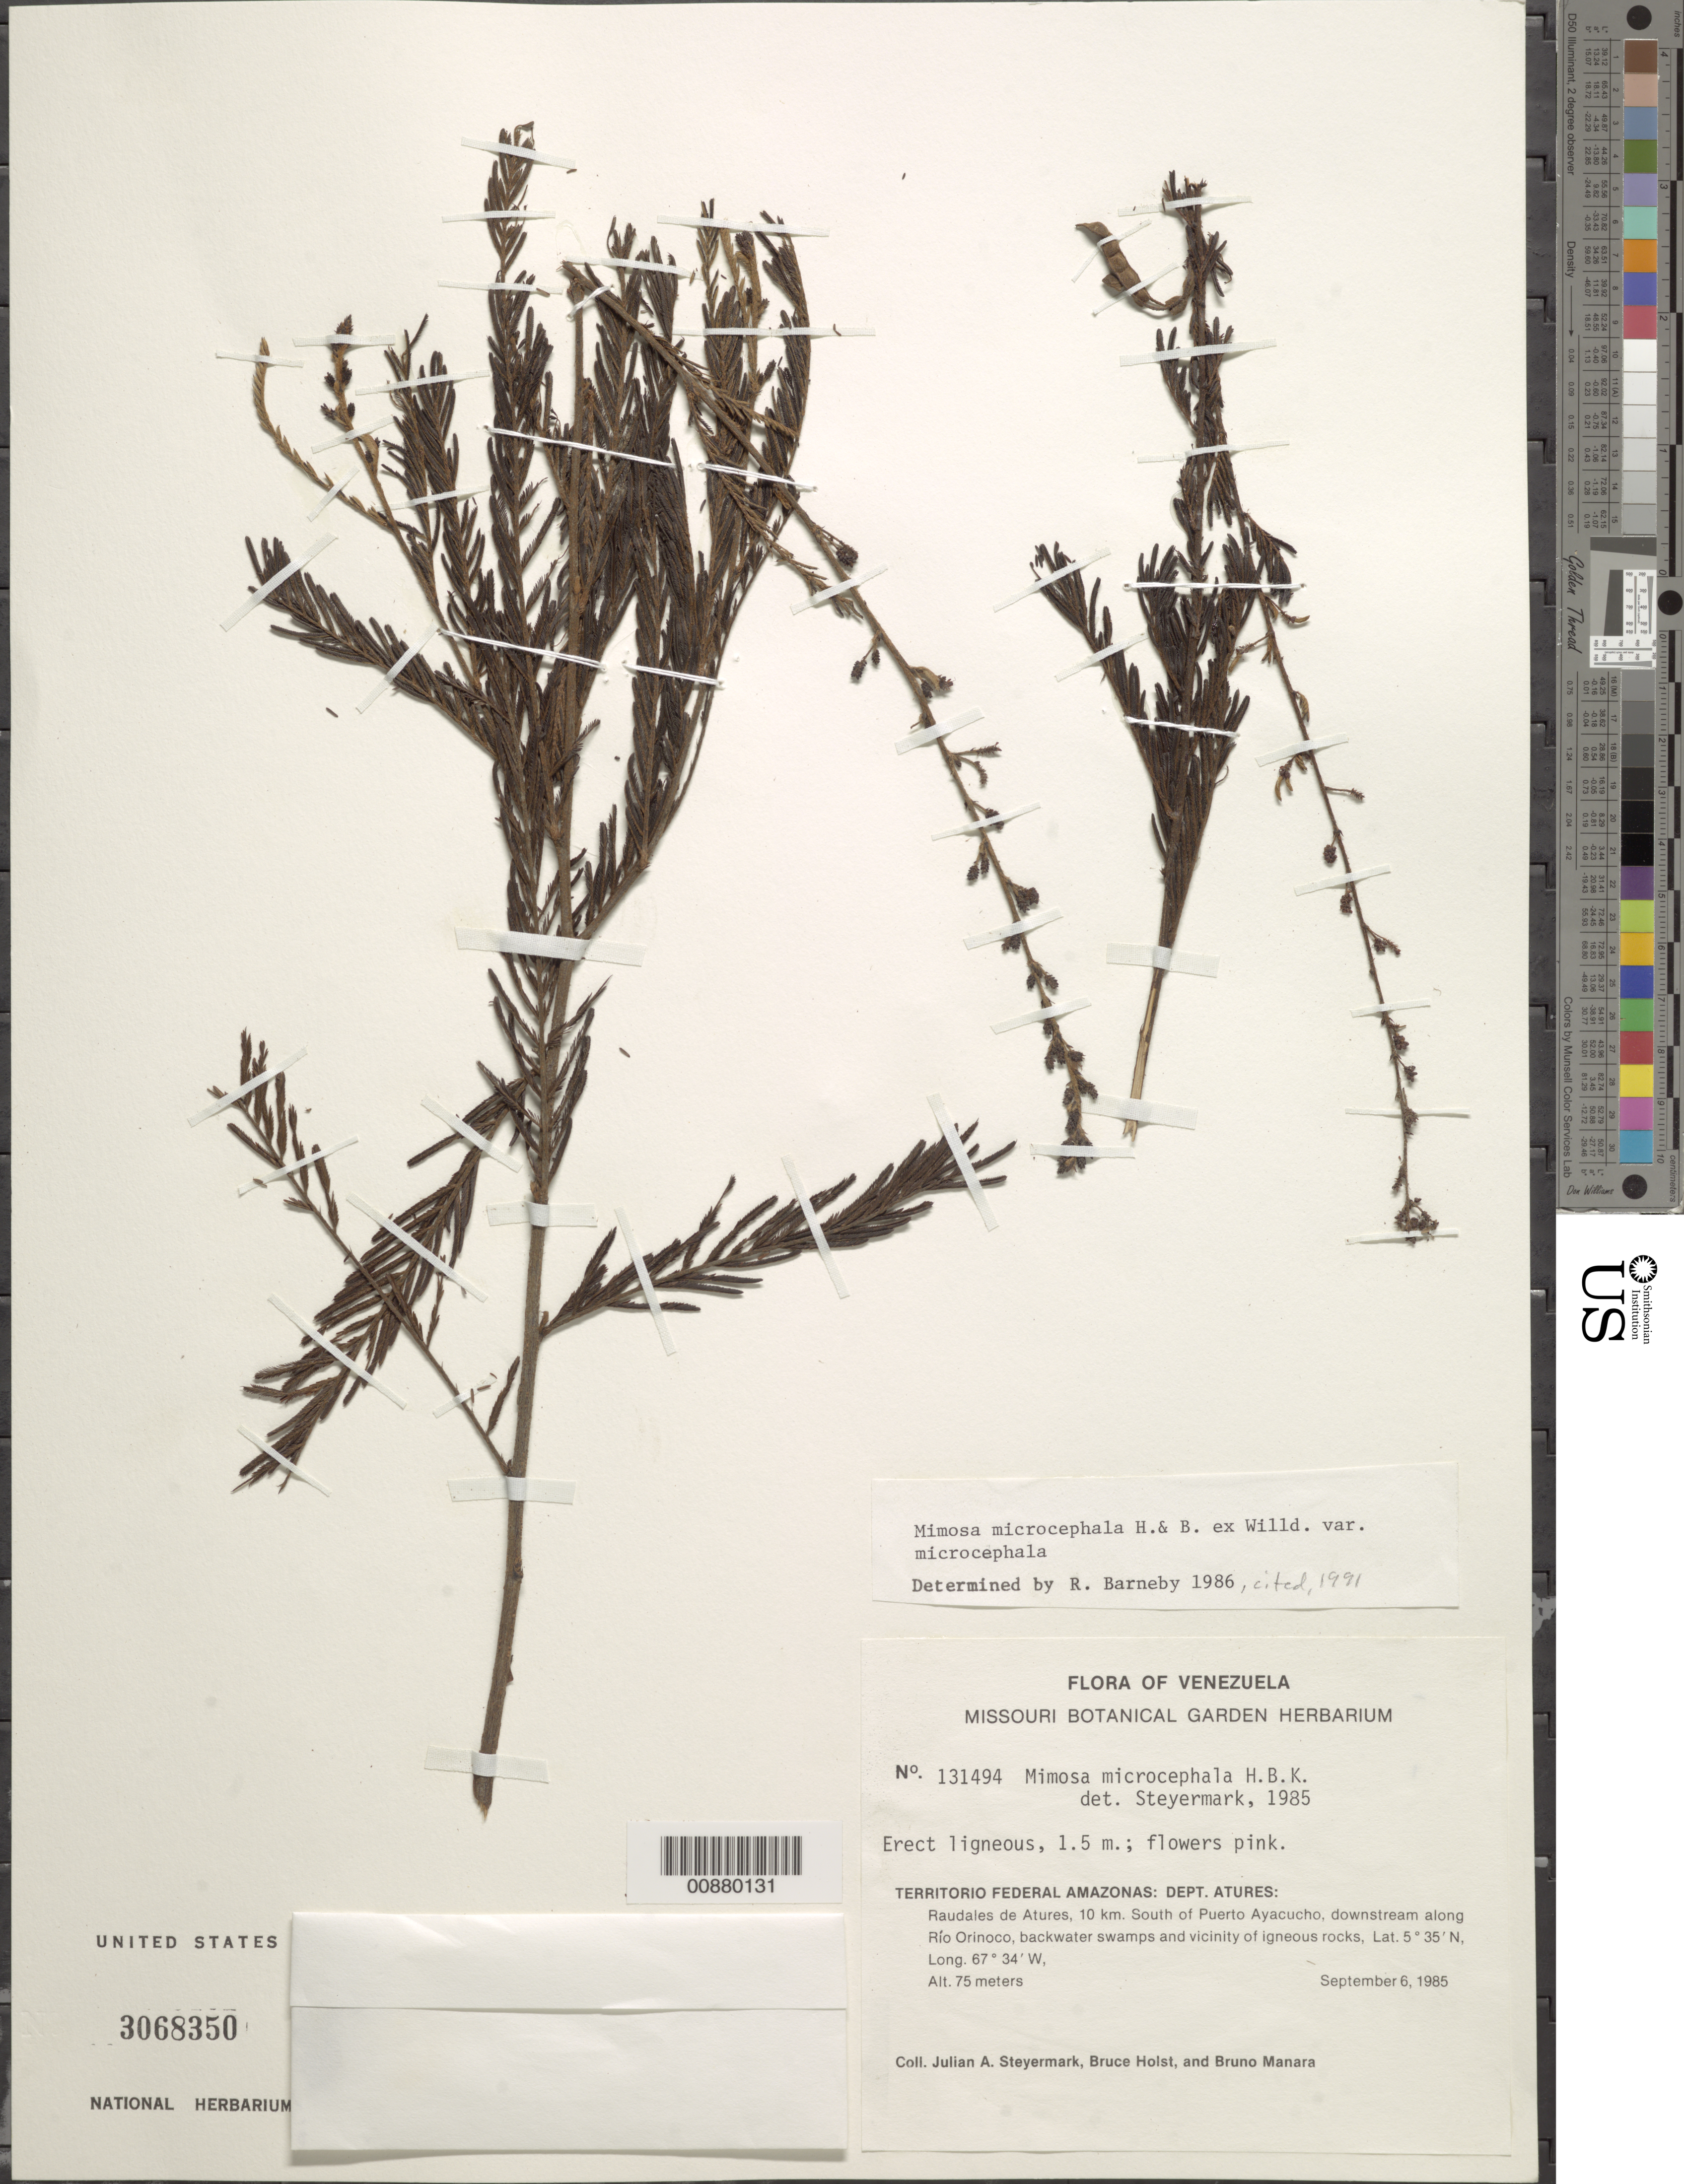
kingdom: Plantae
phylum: Tracheophyta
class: Magnoliopsida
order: Fabales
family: Fabaceae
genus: Mimosa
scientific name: Mimosa microcephala var. microcephala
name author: Humb. & Bonpl. ex Willd.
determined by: Barneby, Rupert C., (NY)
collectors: J. Steyermark, B. Holst & B. Manara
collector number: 131494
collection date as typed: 6-Sep-85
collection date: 1985-09-06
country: Venezuela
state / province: Amazonas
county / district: Atures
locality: Raudales de Atures, 10 km S of Puerto Ayachucho, downstream on Río Orinoco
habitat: Backwater swamps and vicinity of igneous rocks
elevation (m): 75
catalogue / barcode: US 3068350